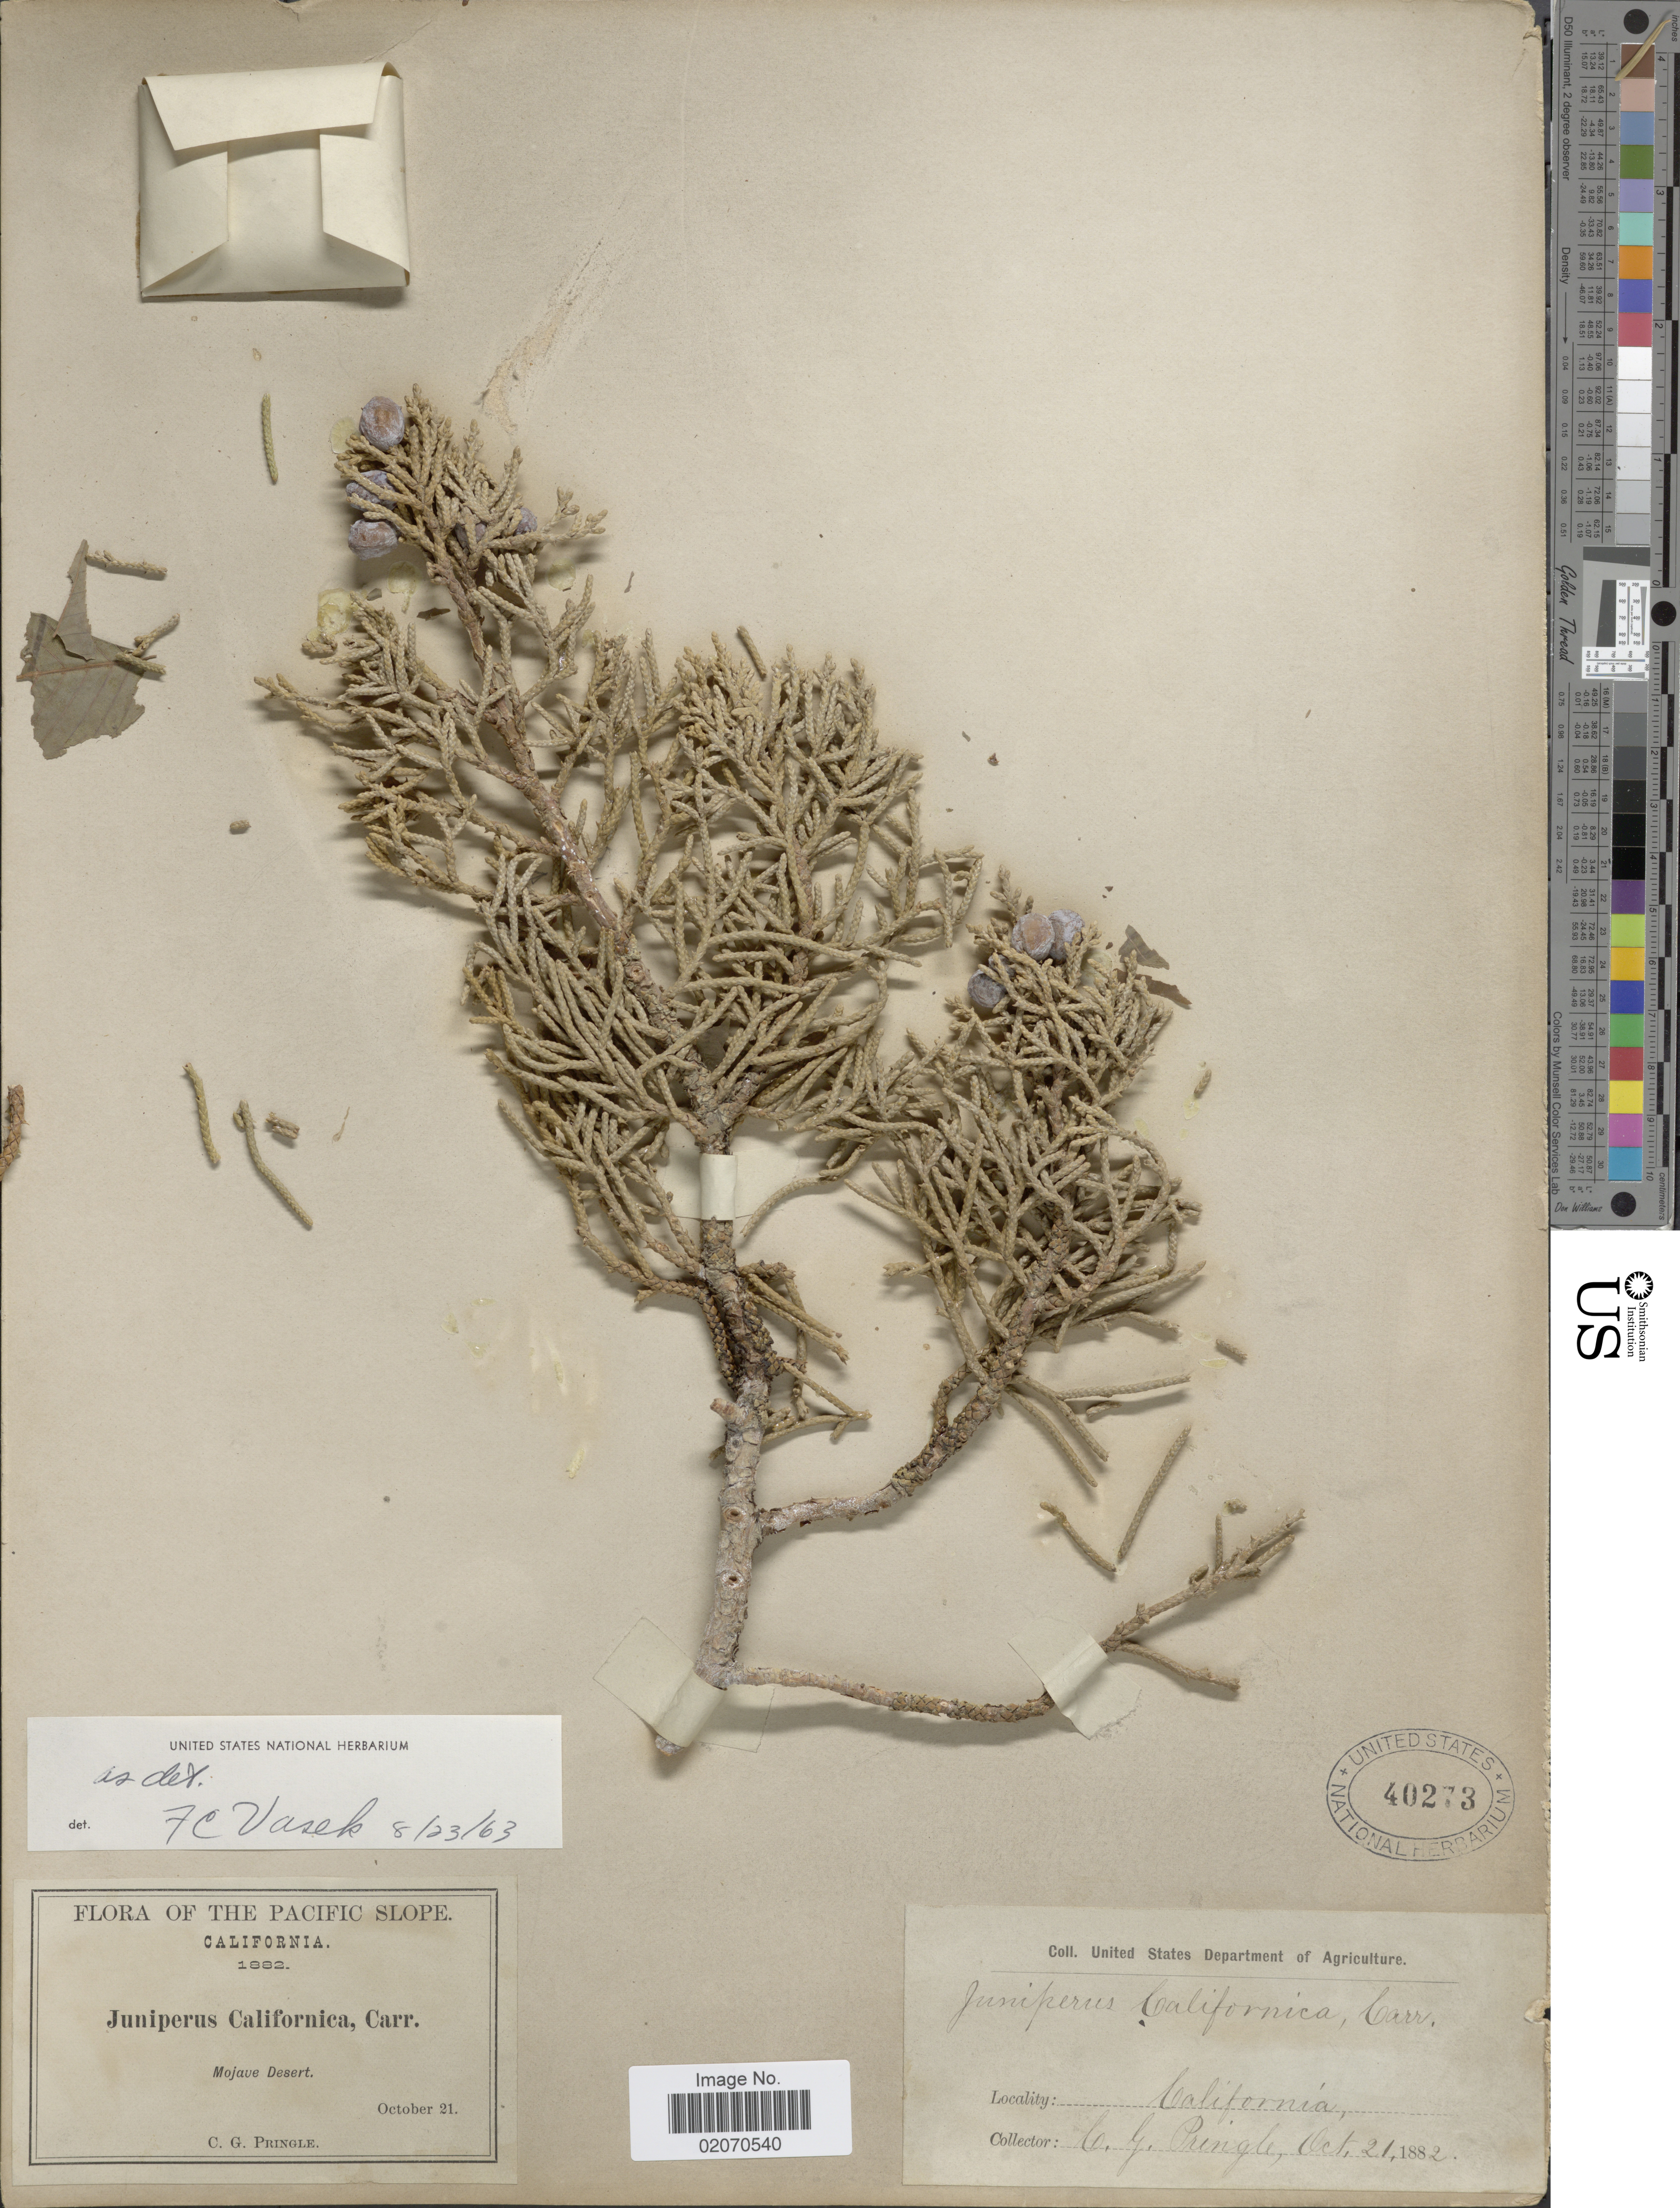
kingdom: Plantae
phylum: Tracheophyta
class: Pinopsida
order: Pinales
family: Cupressaceae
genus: Juniperus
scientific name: Juniperus californica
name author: Carrière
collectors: C. G. Pringle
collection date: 1882-10-21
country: United States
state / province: California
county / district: San Bernardino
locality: Pacific Slope, Mojave Desert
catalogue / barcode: US 40273